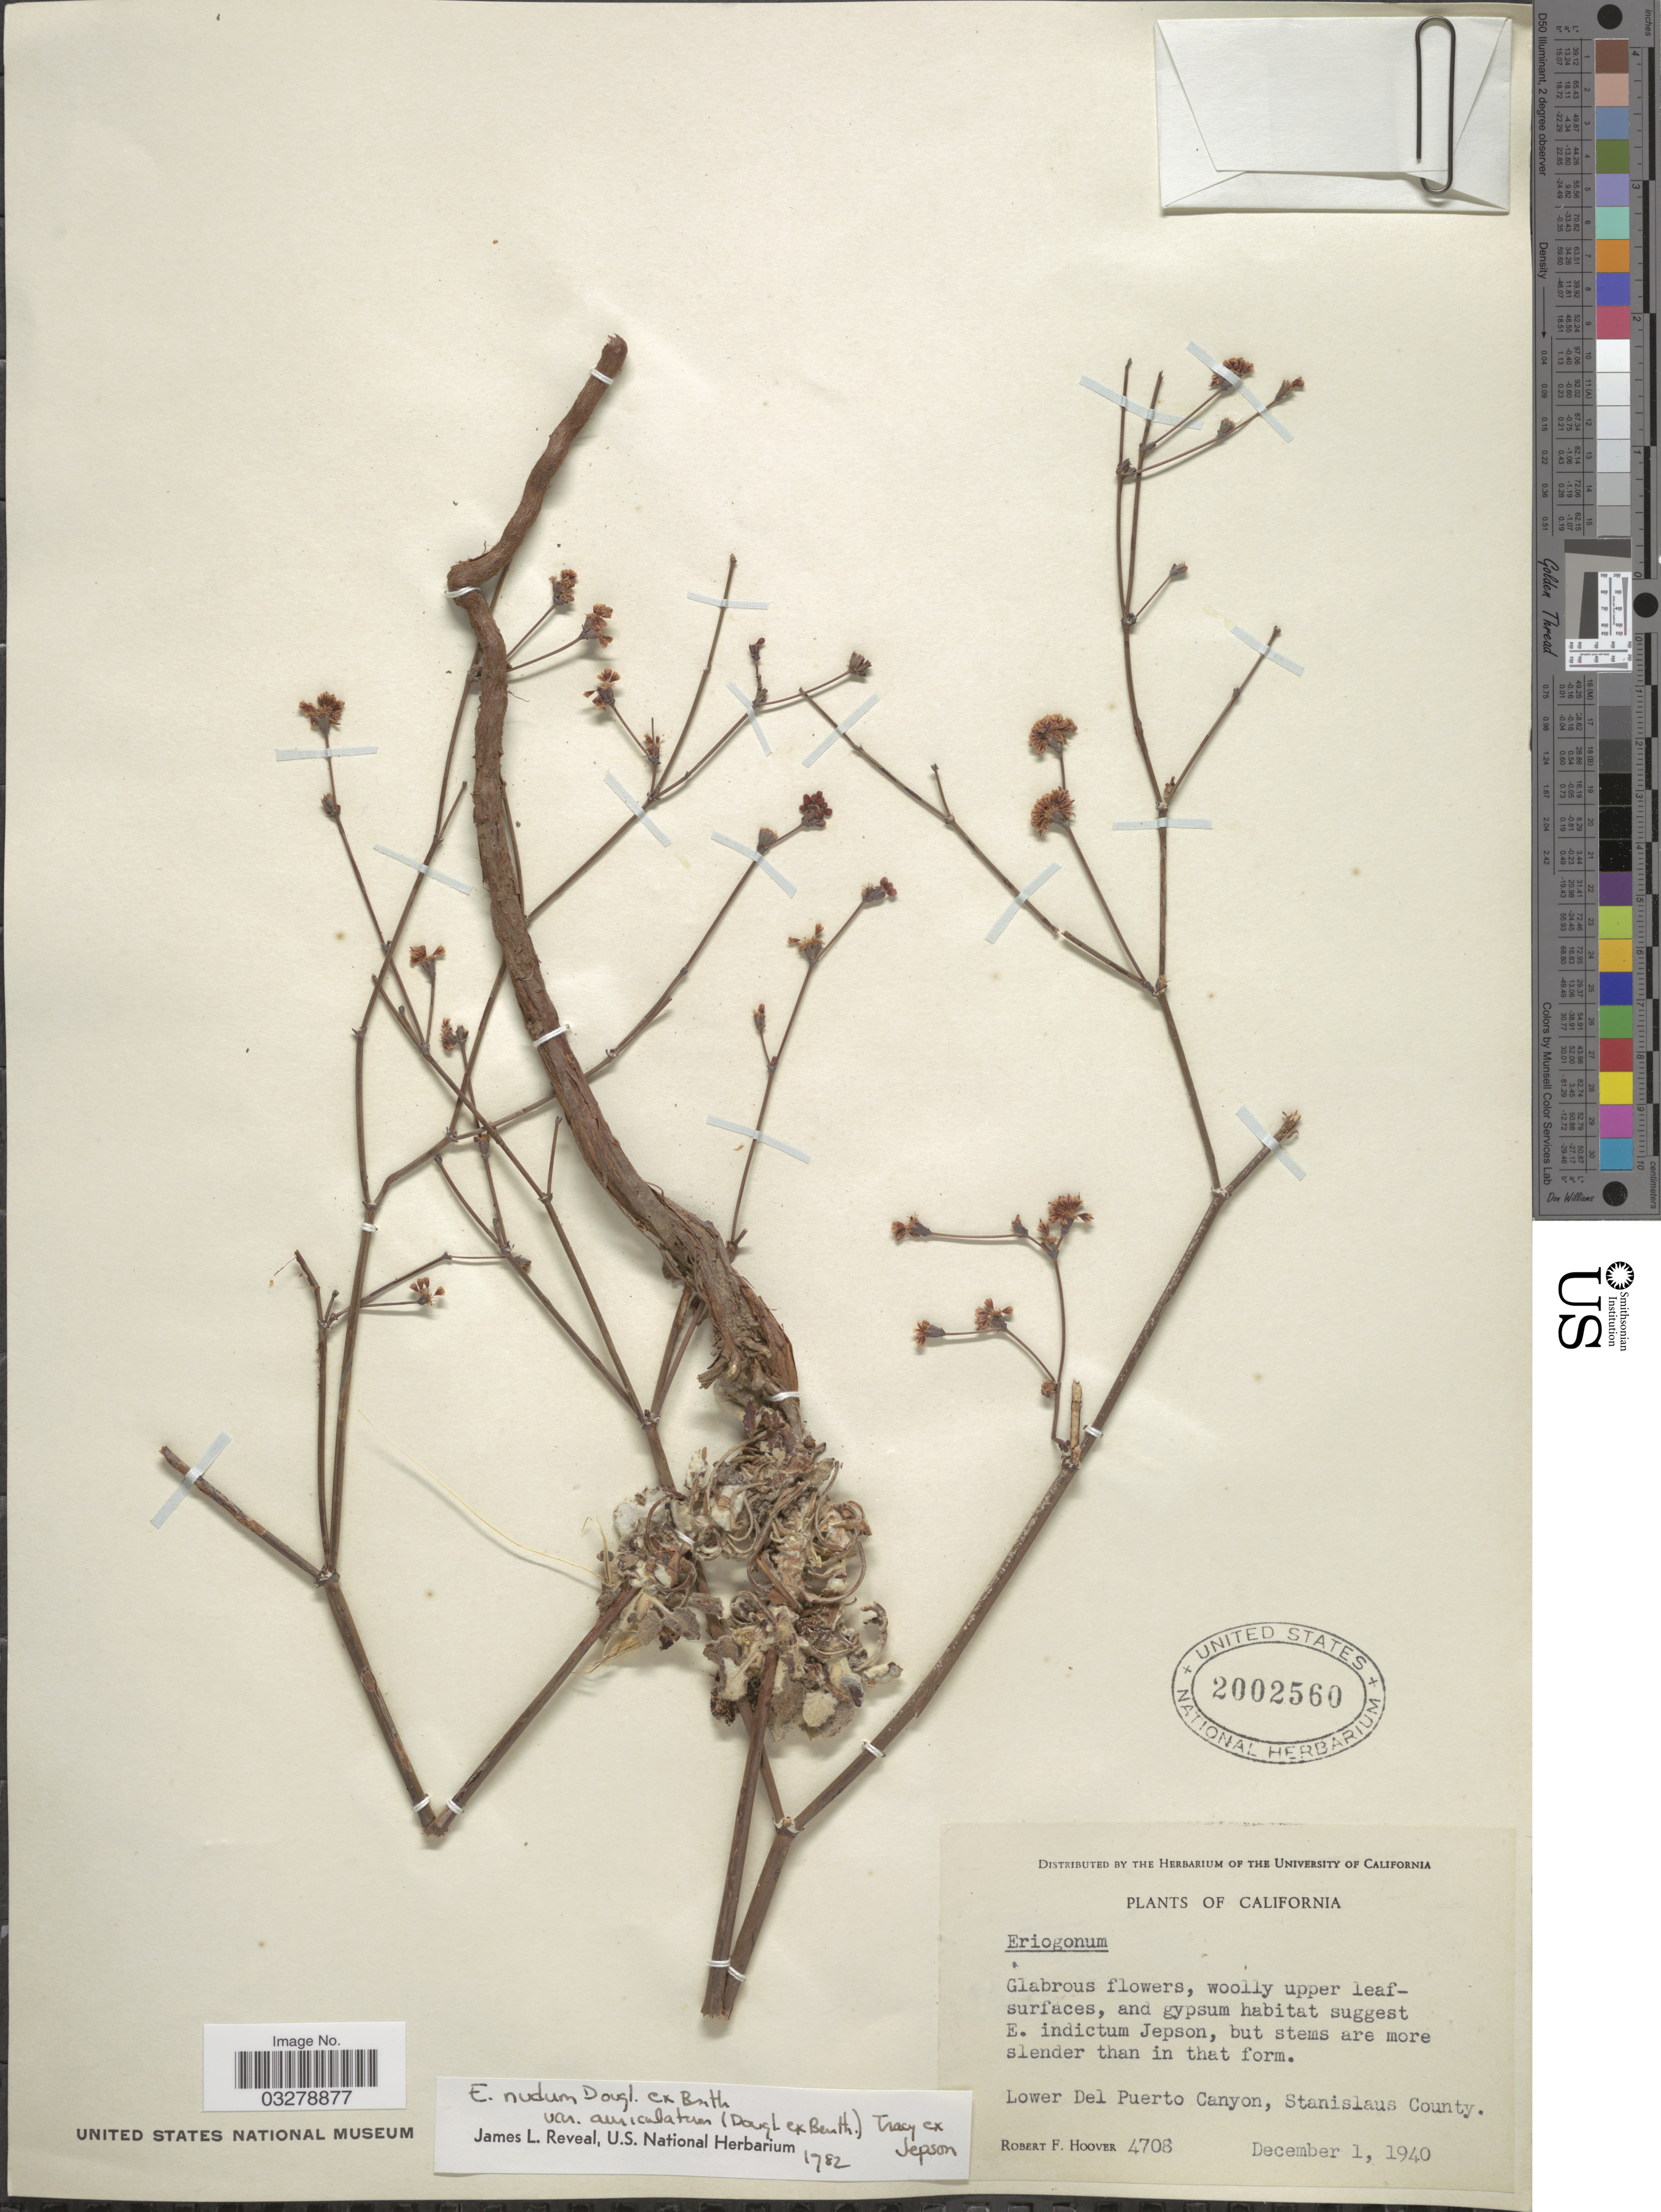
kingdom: Plantae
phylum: Tracheophyta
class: Magnoliopsida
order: Caryophyllales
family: Polygonaceae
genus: Eriogonum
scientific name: Eriogonum nudum var. auriculatum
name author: (Benth.) Tracy ex Jeps.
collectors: R. F. Hoover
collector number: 4708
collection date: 1940-12-01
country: United States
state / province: California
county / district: Stanislaus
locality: Lower Del Puerto Canyon, Stanislaus County.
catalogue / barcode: US 2002560